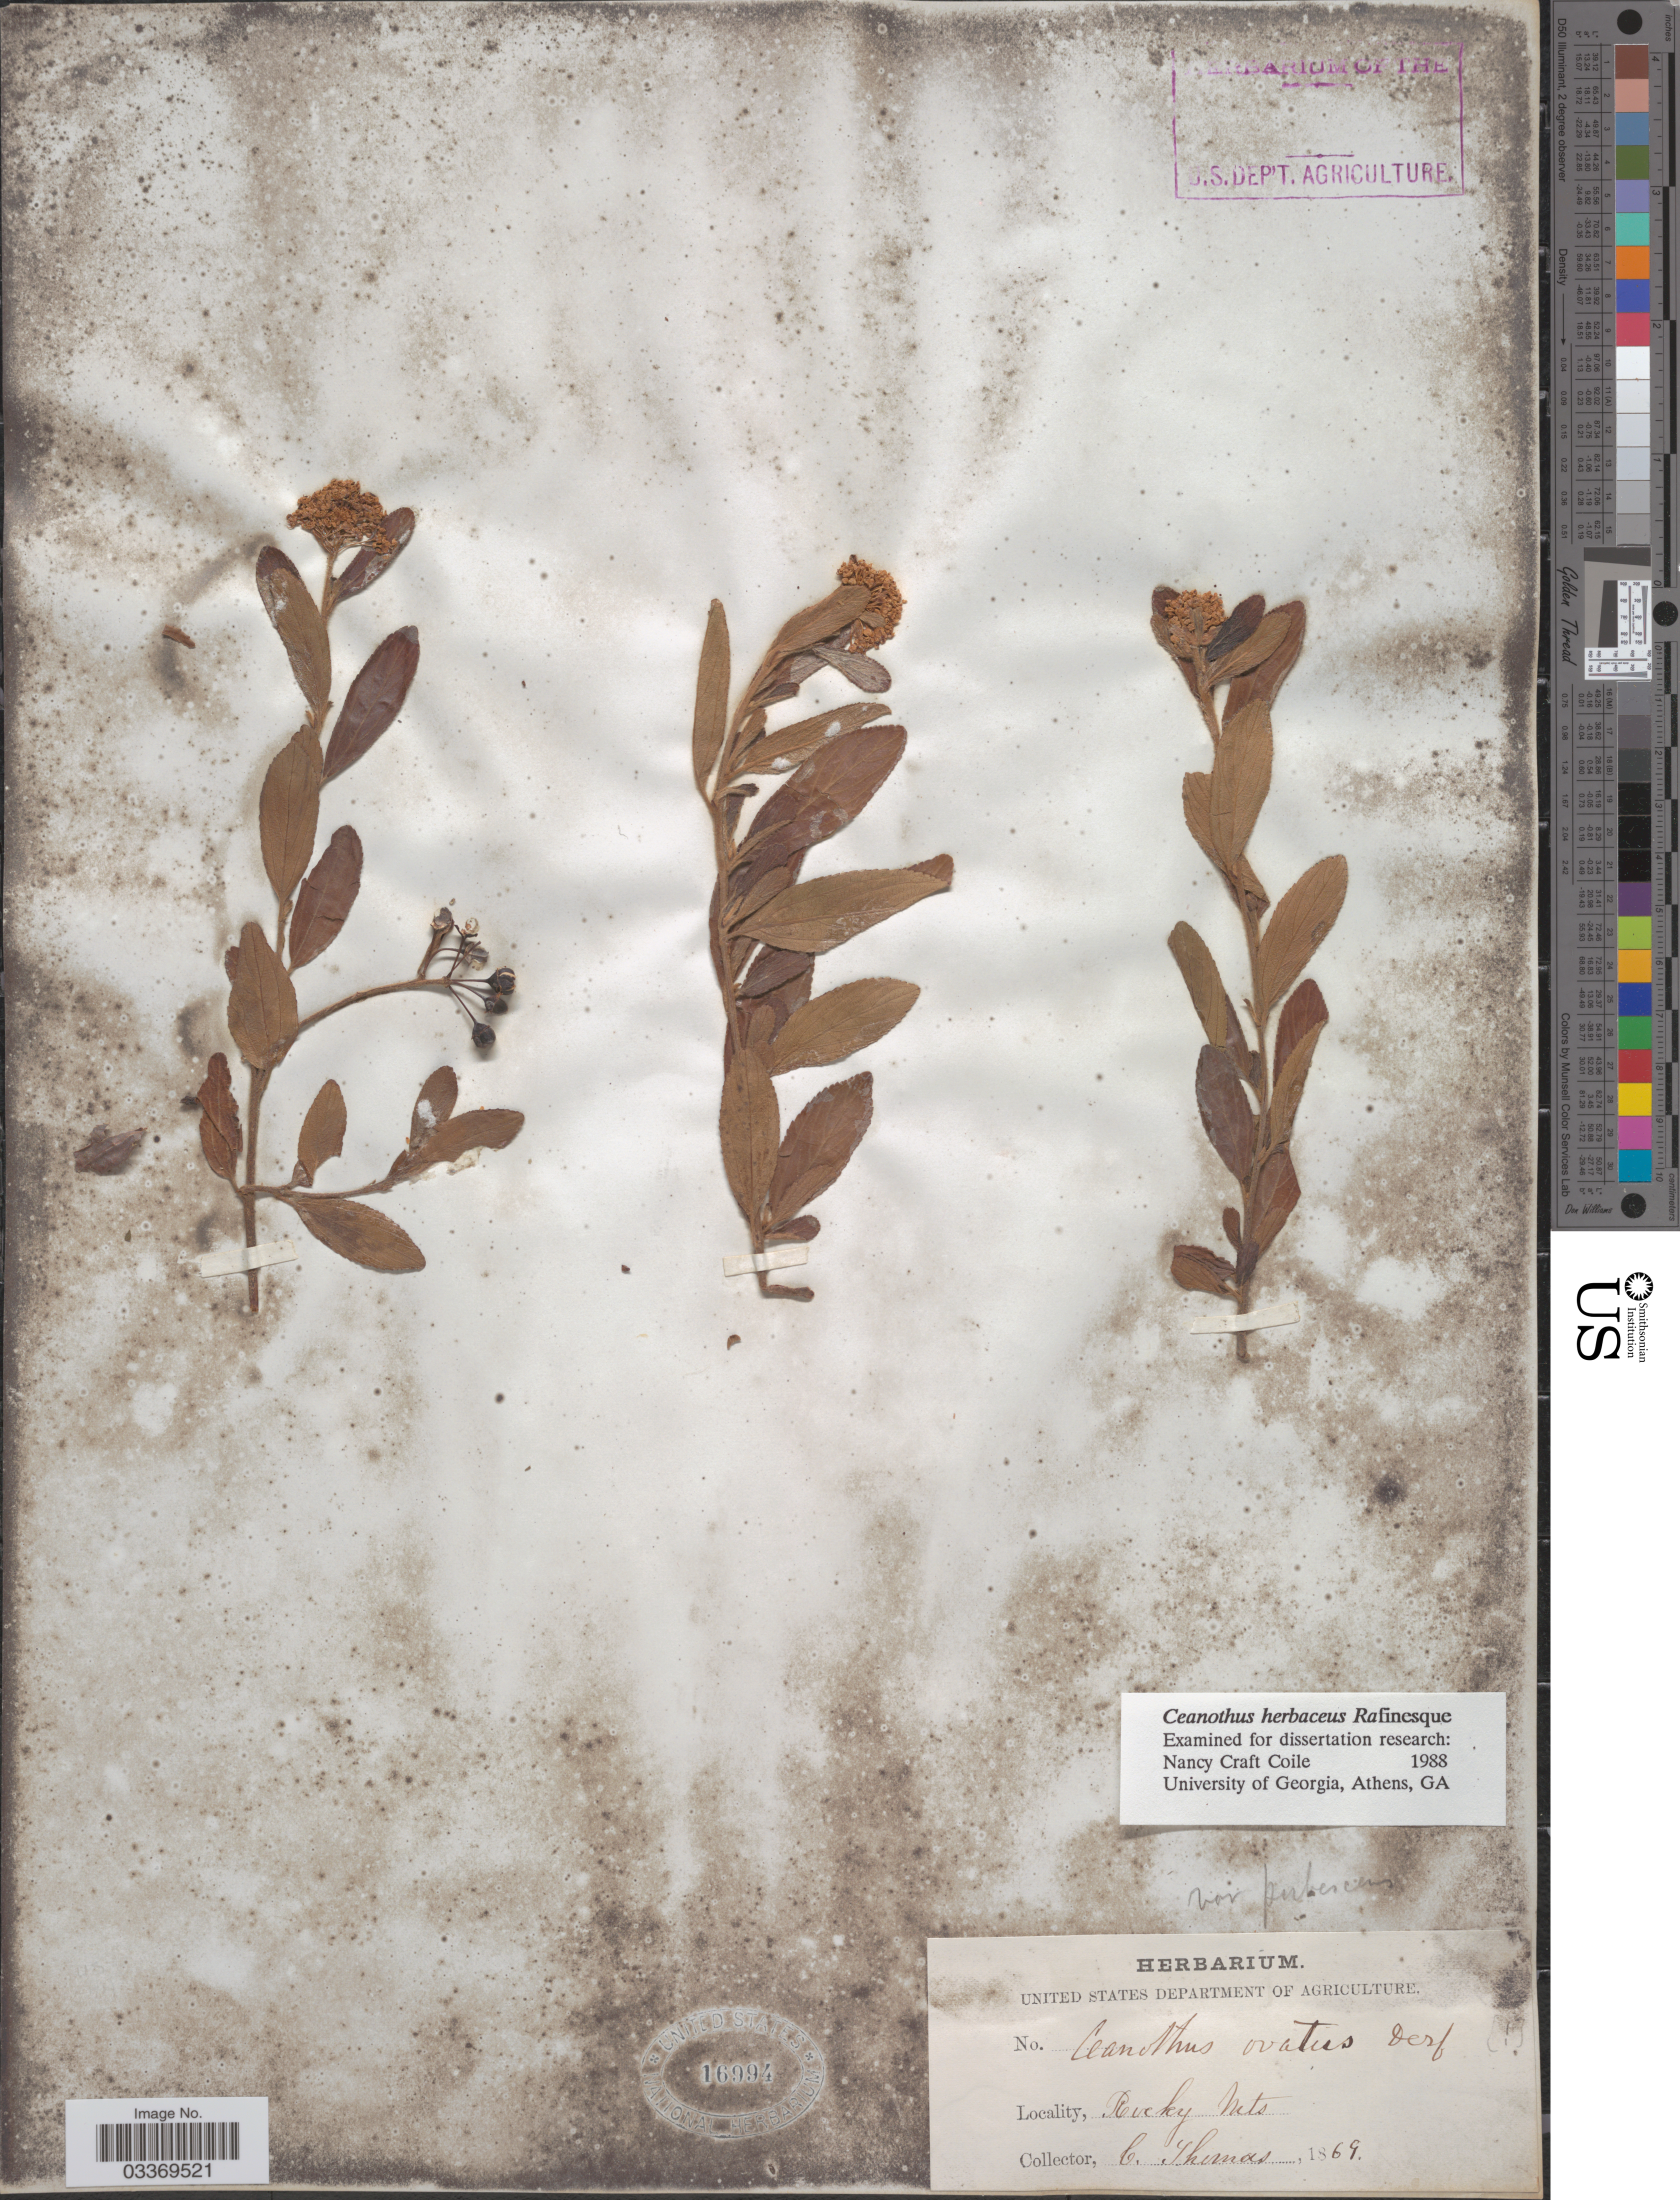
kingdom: Plantae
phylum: Tracheophyta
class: Magnoliopsida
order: Rosales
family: Rhamnaceae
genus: Ceanothus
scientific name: Ceanothus ovatus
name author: Desf.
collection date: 1869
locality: Rocky Mts.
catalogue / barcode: US 16994